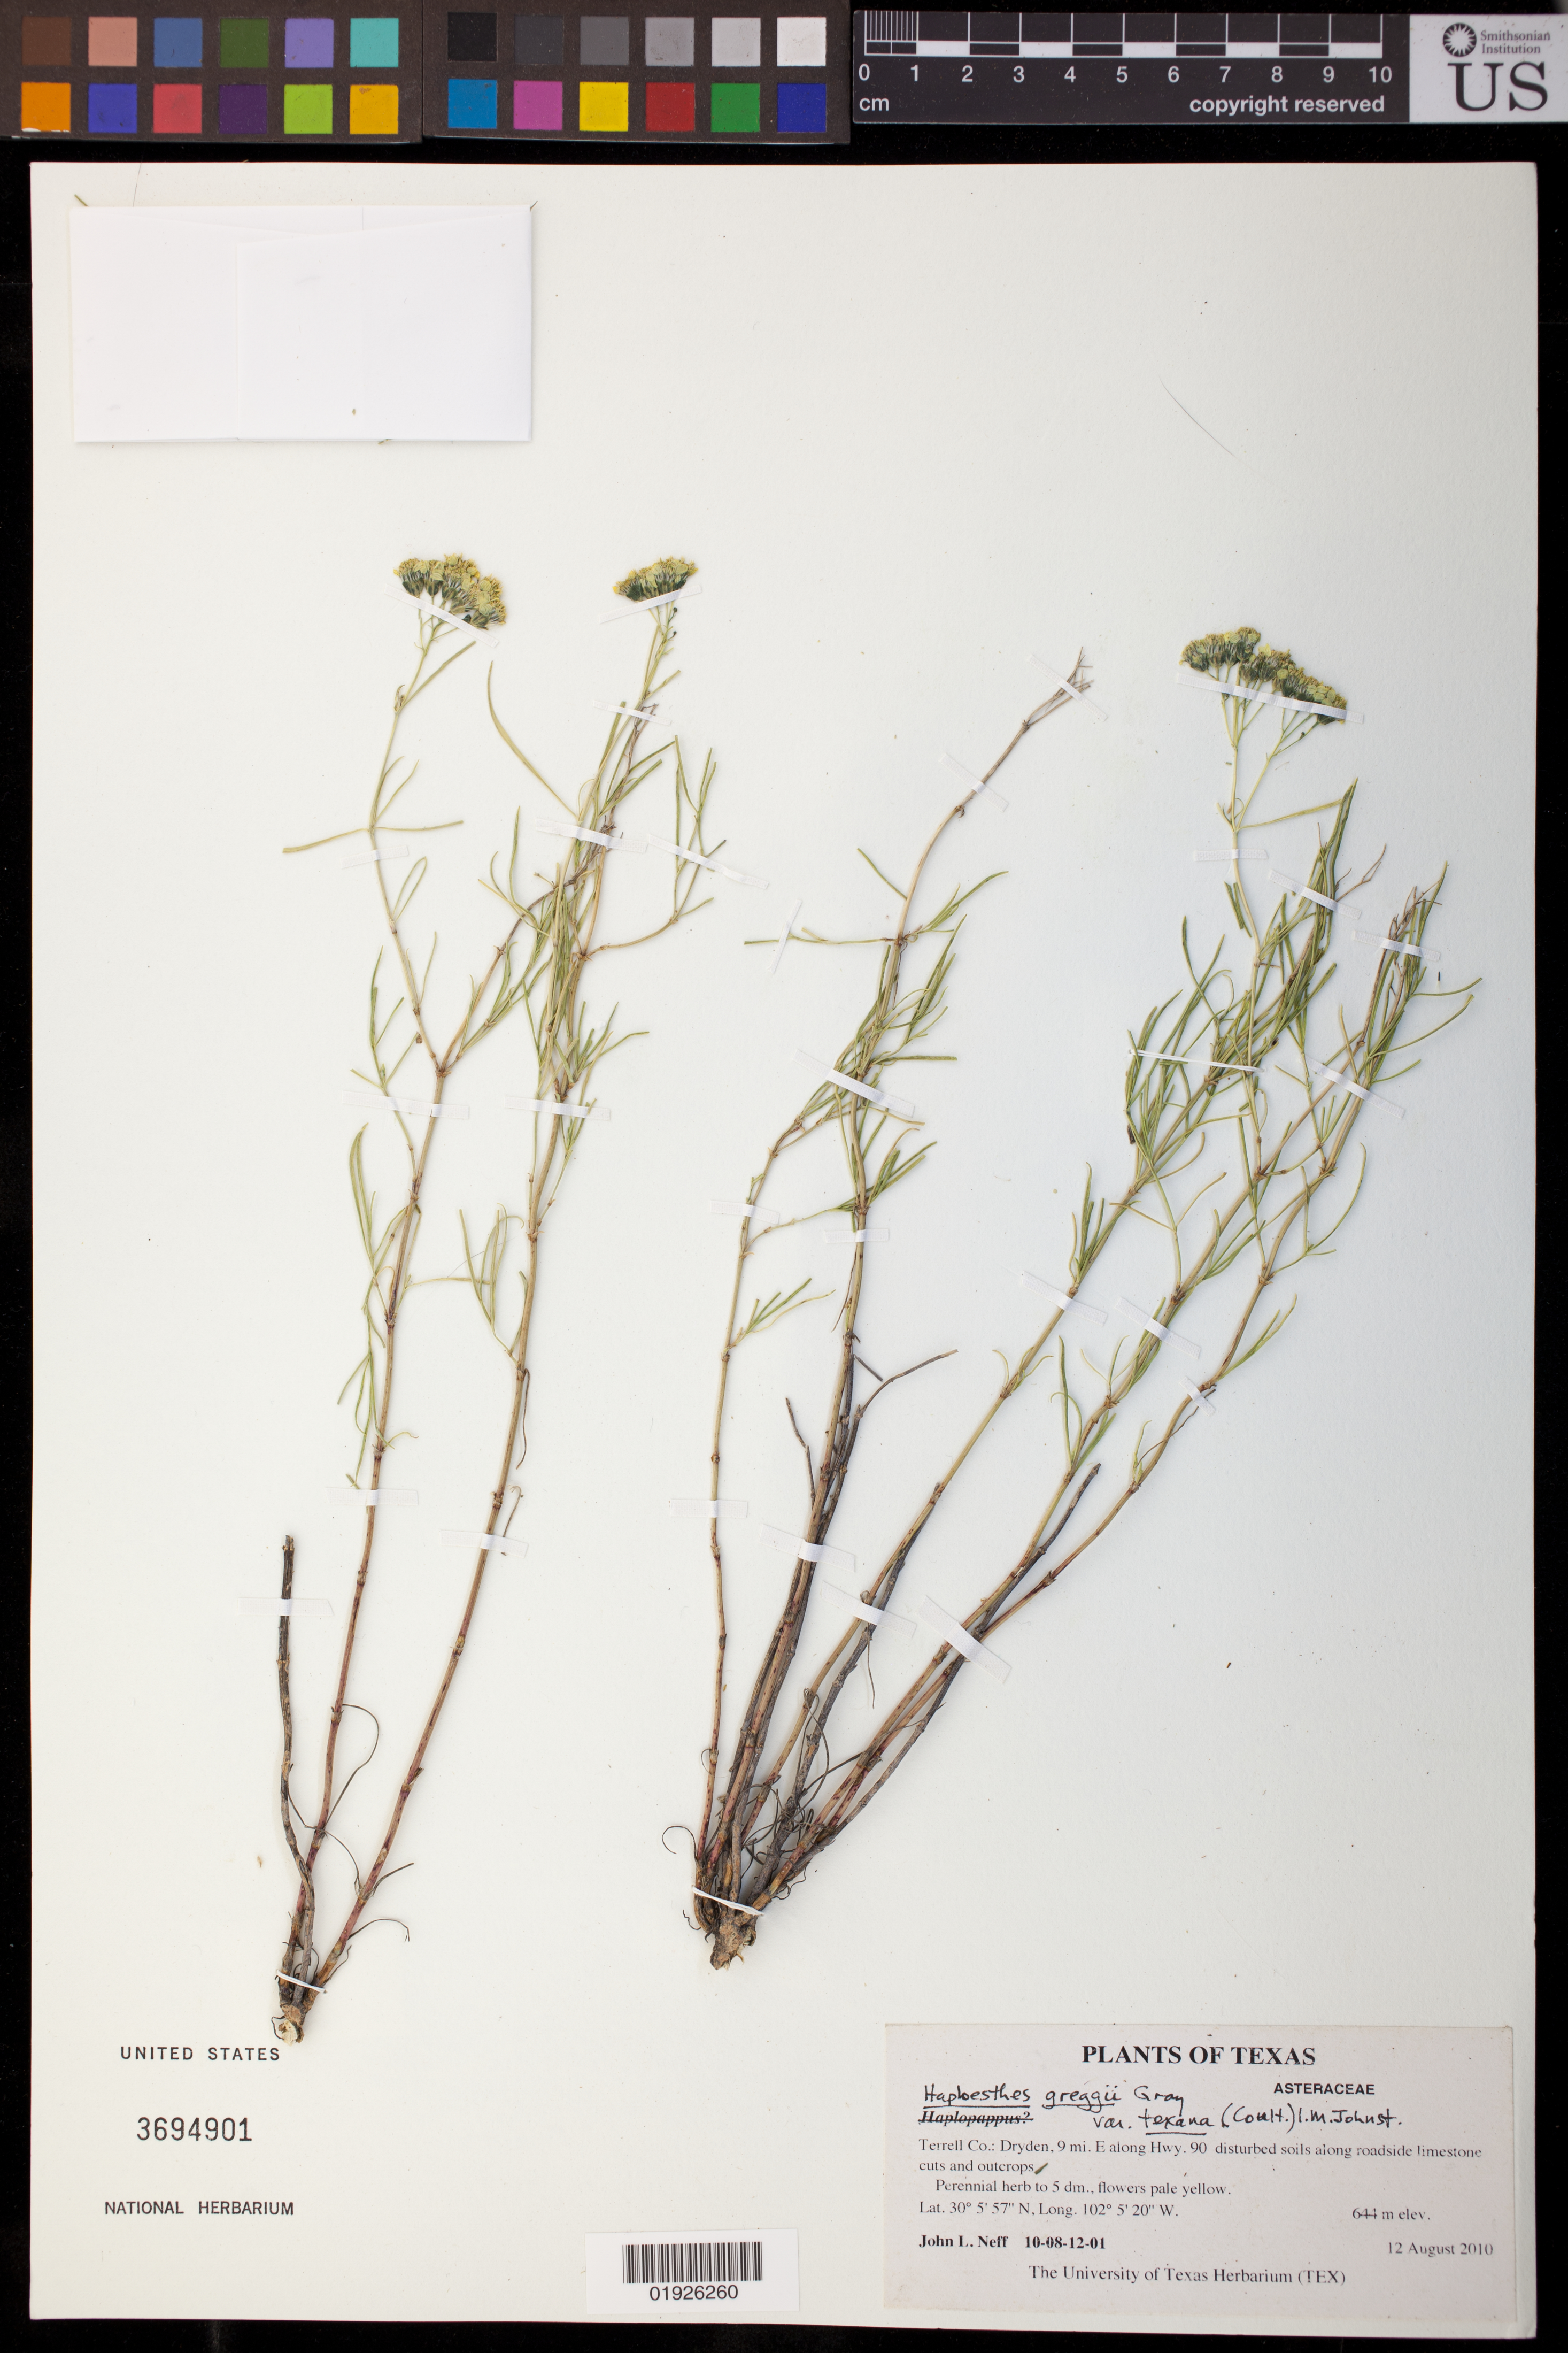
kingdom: Plantae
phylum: Tracheophyta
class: Magnoliopsida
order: Asterales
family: Asteraceae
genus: Haploesthes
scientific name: Haploesthes greggii var. texana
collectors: J. Neff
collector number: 10-08-12-01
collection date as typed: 12 August 2010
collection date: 2010-08-12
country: United States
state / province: Texas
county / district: Terrell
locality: Dryden, 9 mi. E along Hwy. 90.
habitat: Disturbed soils along roadside limestone cuts and outcrops.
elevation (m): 644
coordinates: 30 5 57 N, 102 5 20 W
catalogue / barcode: US 3694901